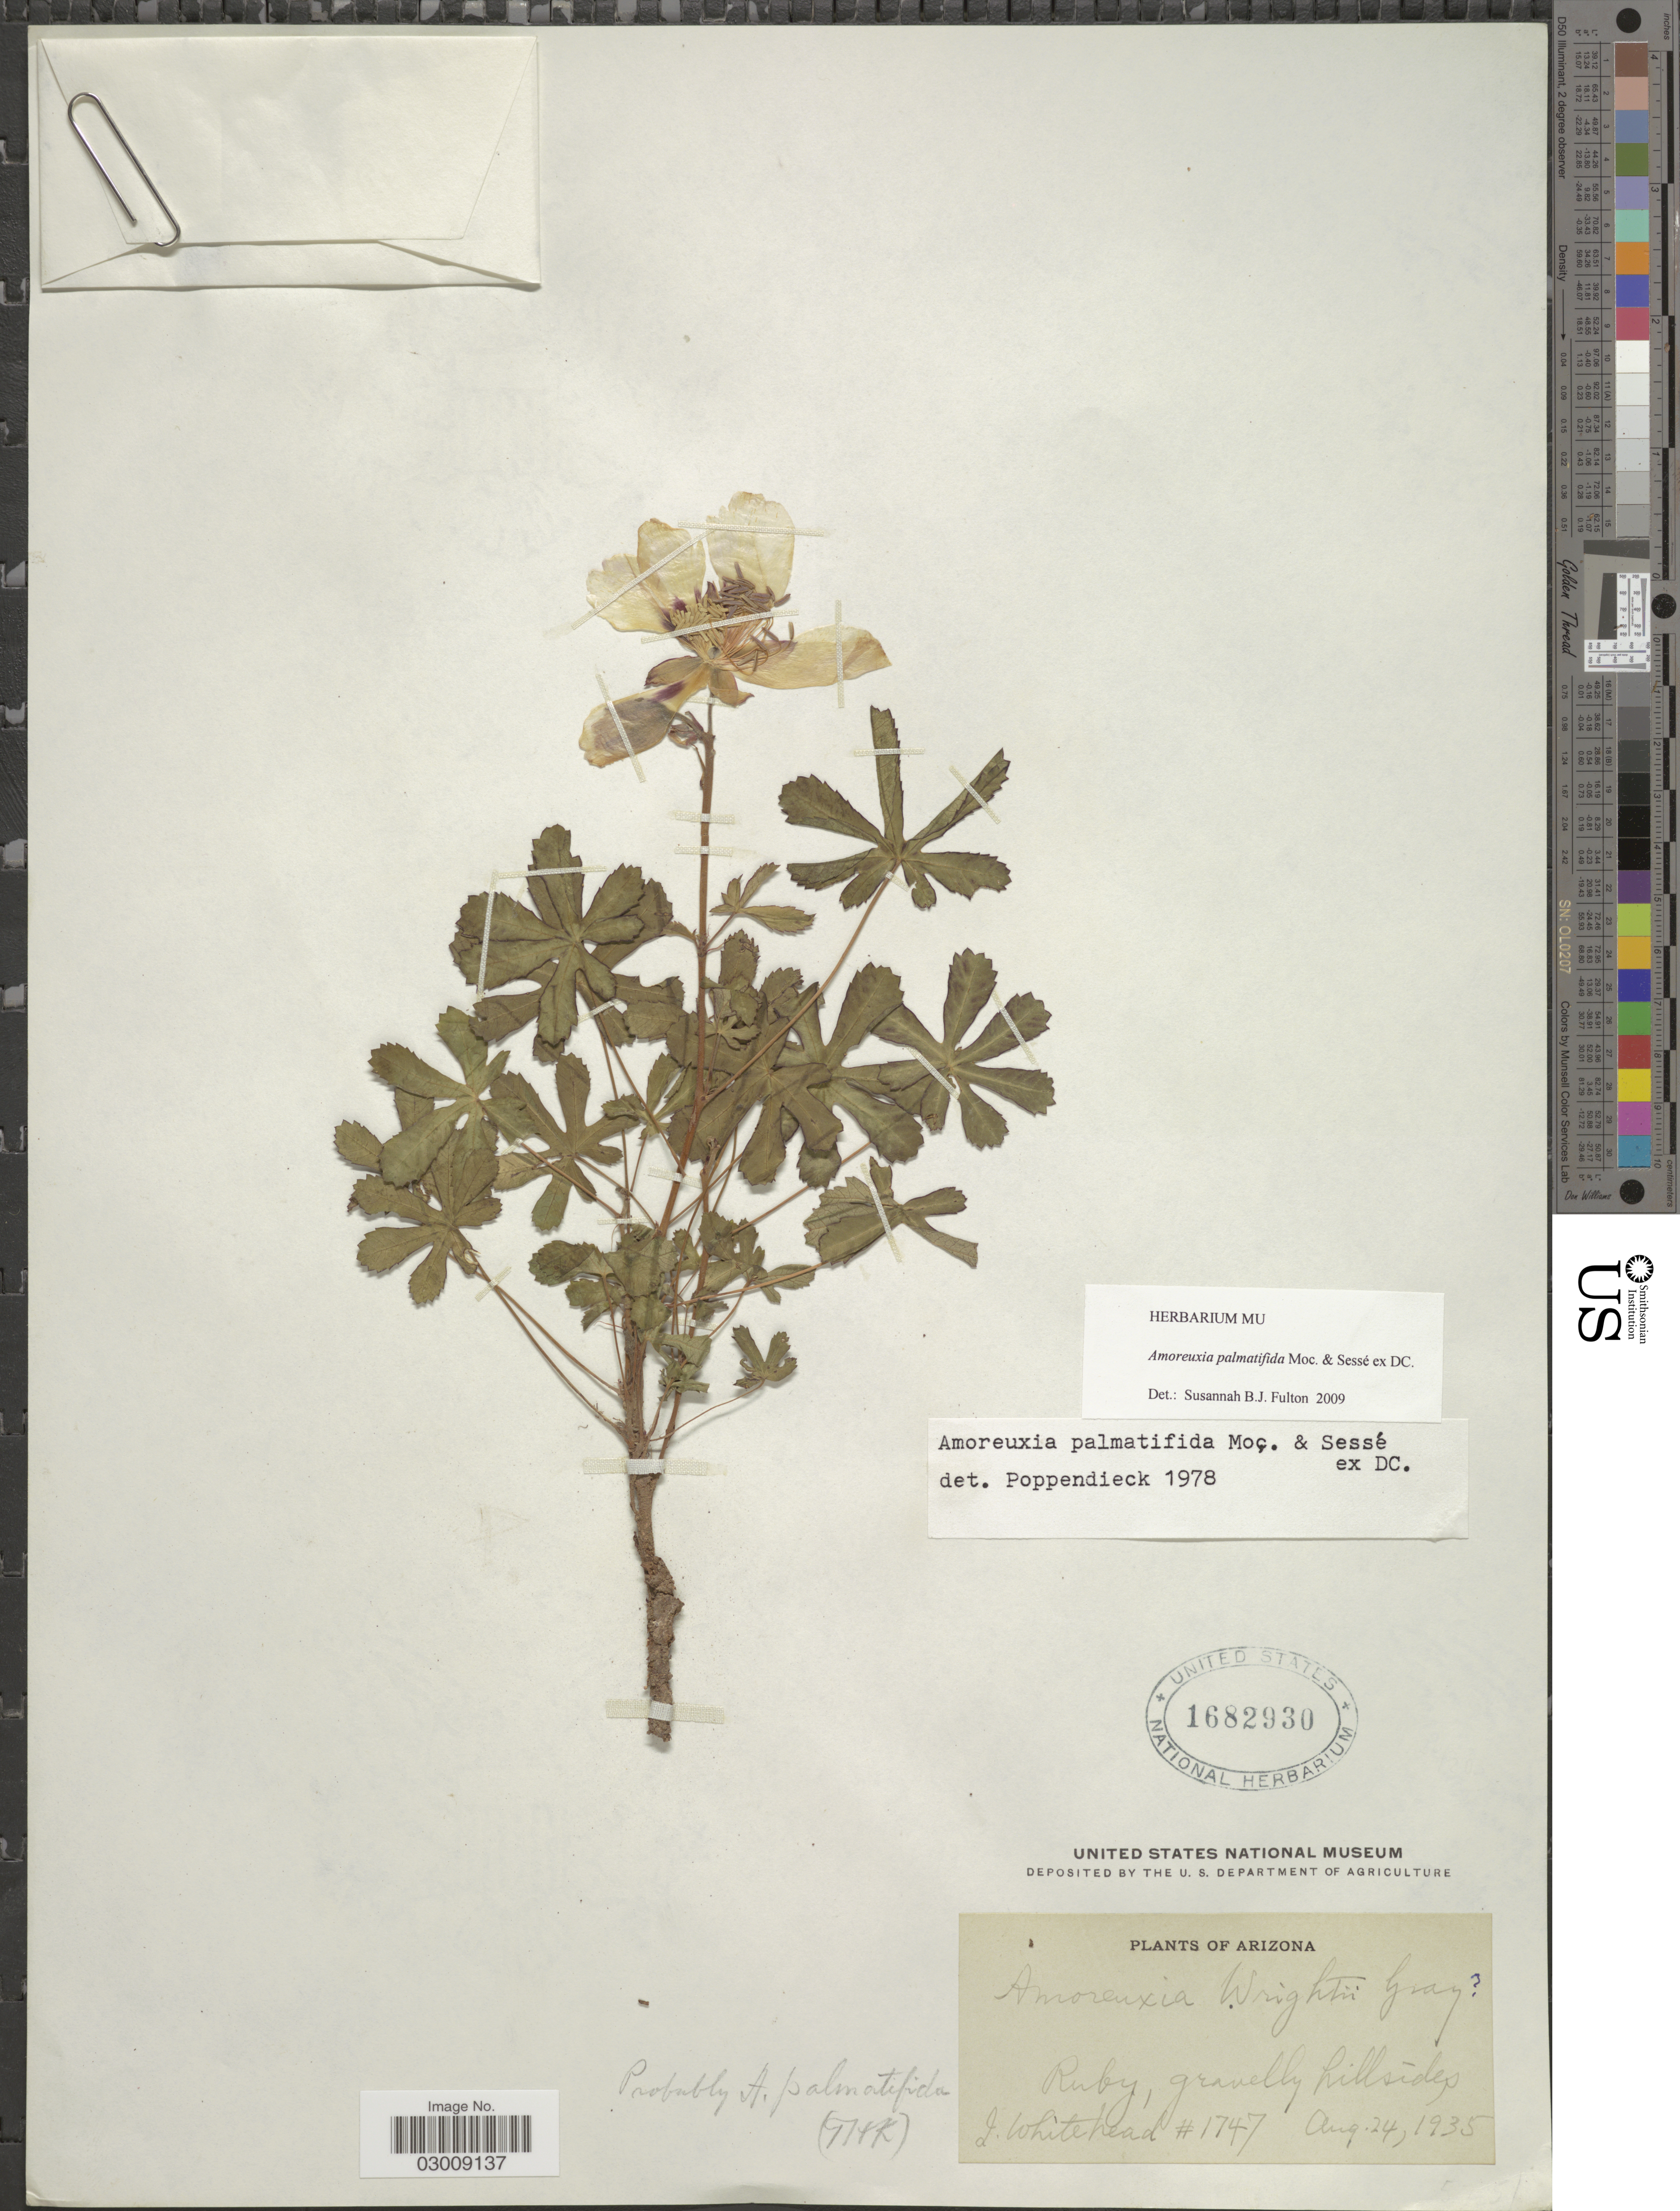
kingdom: Plantae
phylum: Tracheophyta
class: Magnoliopsida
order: Malvales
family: Cochlospermaceae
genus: Amoreuxia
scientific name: Amoreuxia palmatifida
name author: Moc. & Sessé ex DC.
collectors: J. Whitehead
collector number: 1747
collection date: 1935-08-24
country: United States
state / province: Arizona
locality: Ruby, gravelly hillsides.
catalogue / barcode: US 1682930